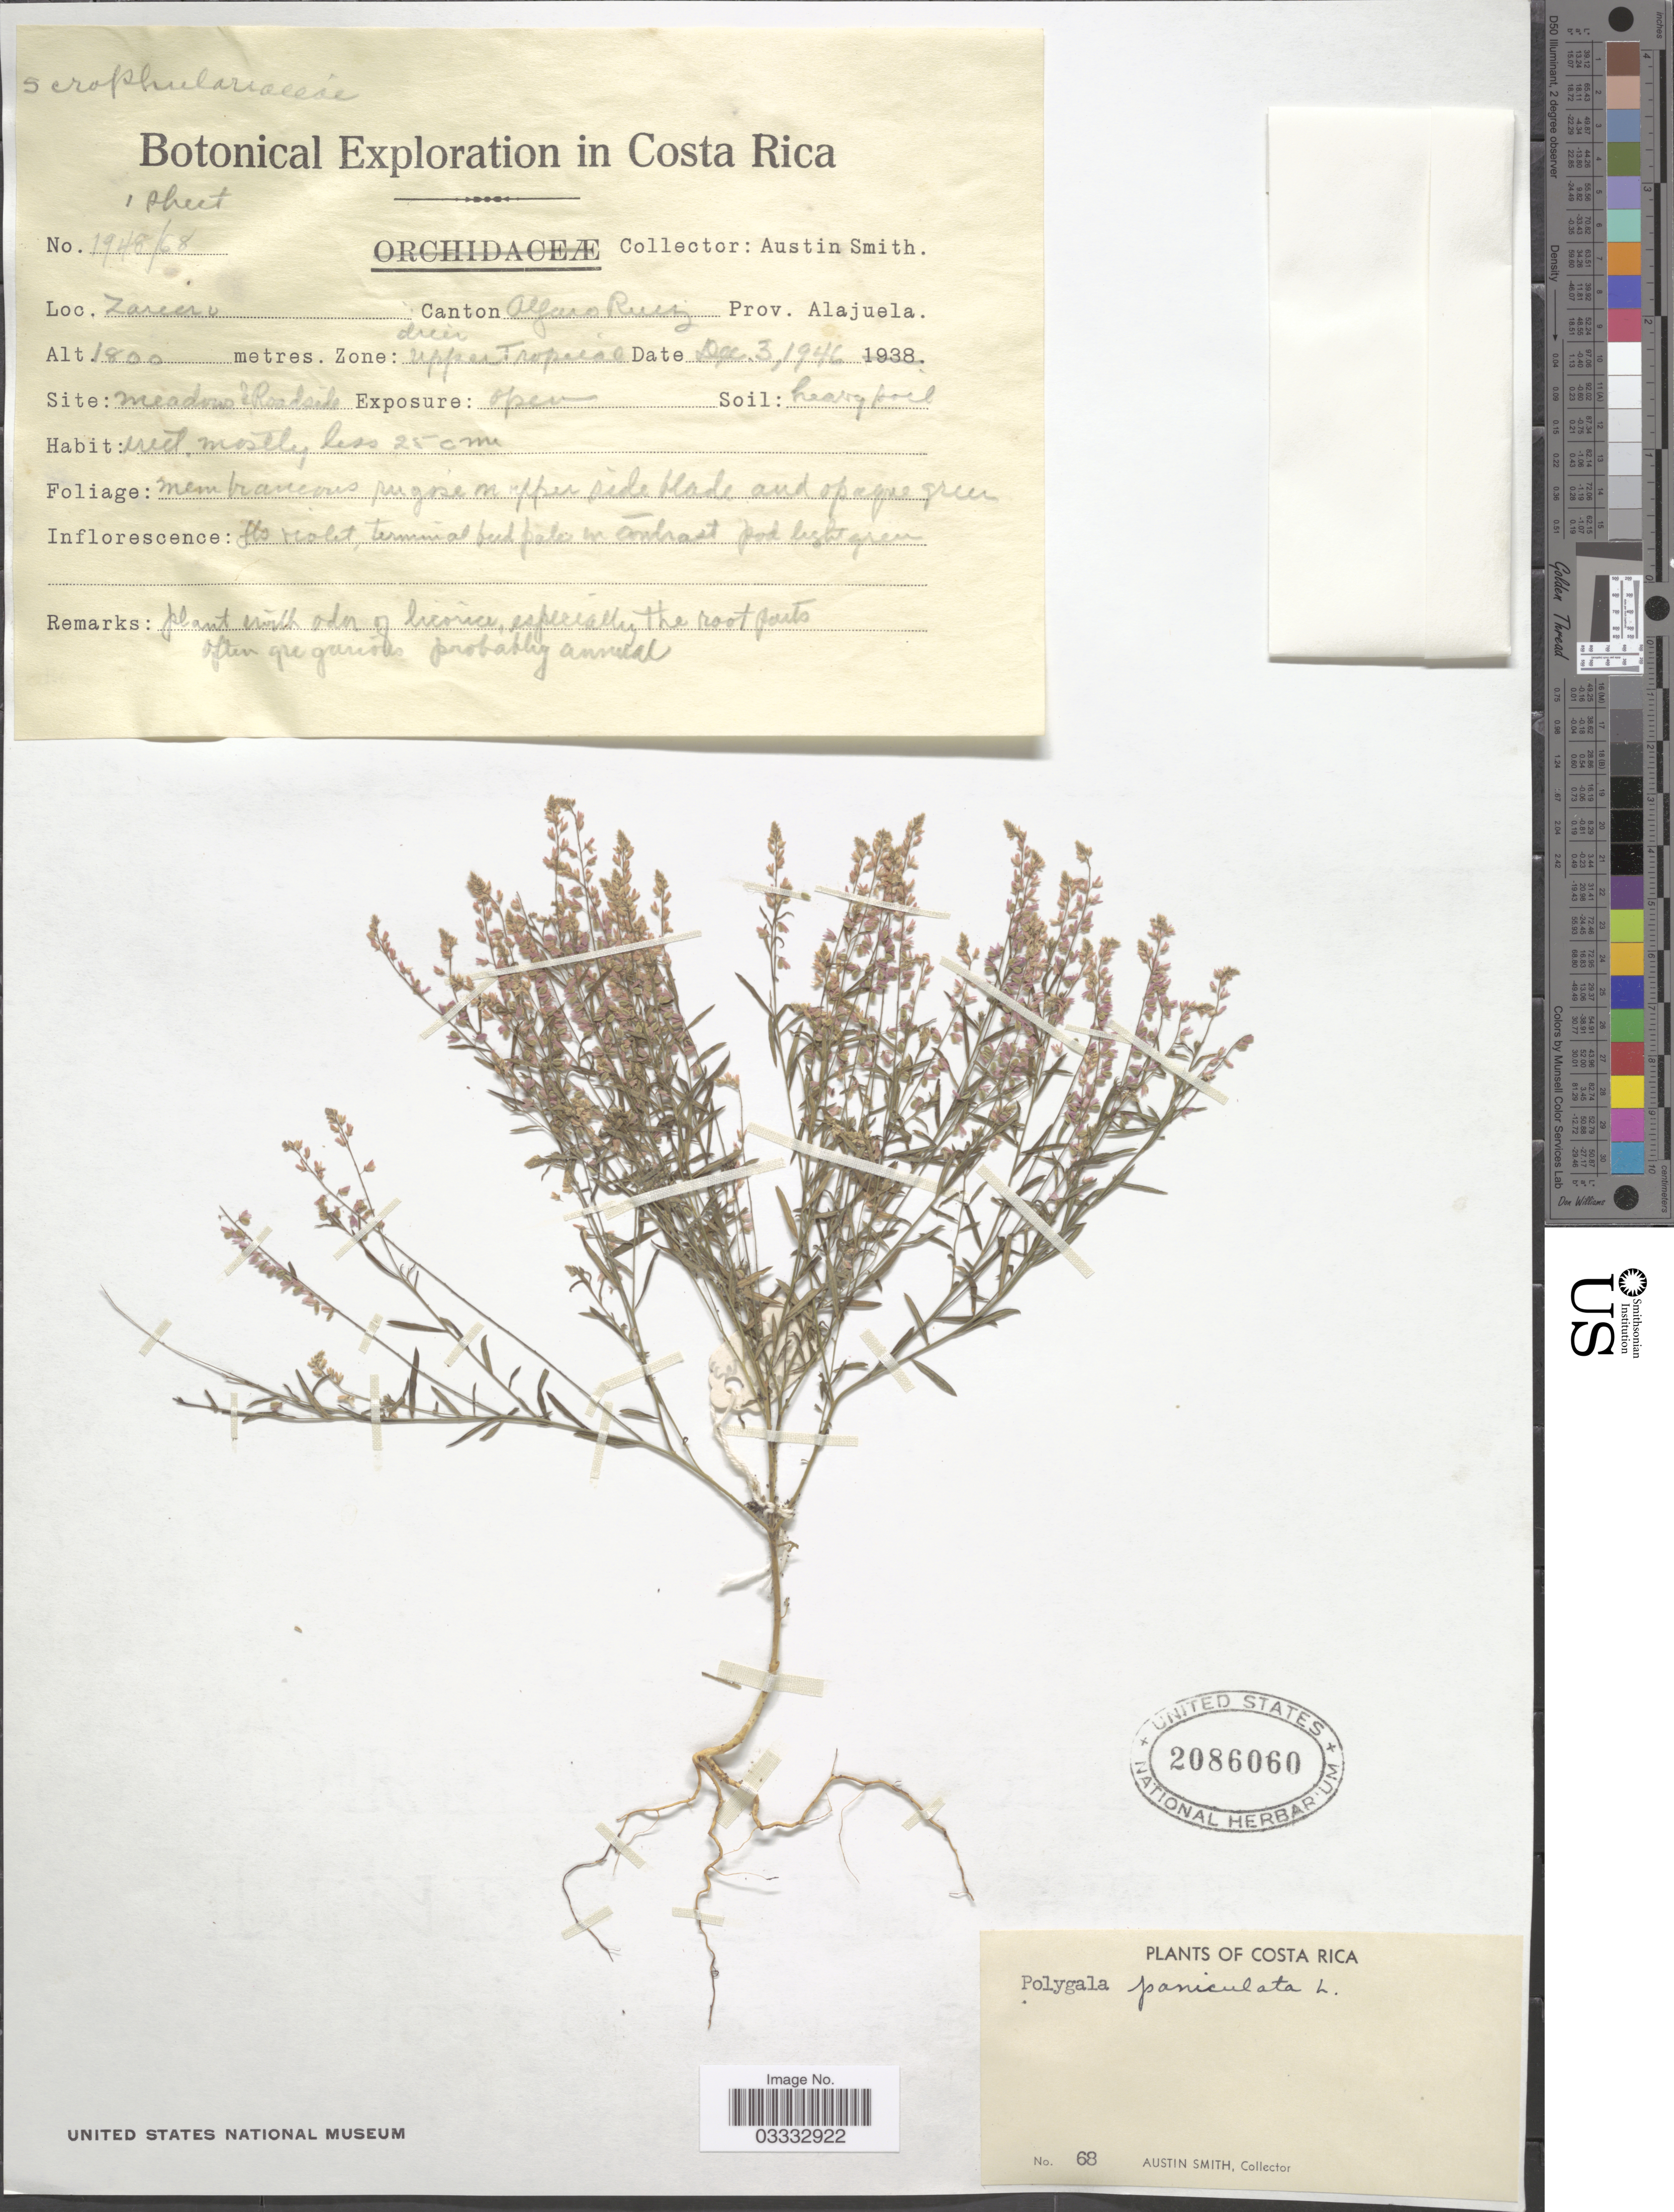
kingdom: Plantae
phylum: Tracheophyta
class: Magnoliopsida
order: Fabales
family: Polygalaceae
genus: Polygala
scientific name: Polygala paniculata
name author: L.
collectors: Aust P. Smith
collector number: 1948/68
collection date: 1946-12-03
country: Costa Rica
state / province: Alajuela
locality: Zarcero. Canton Alfaro Ruiz.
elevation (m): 1800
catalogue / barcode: US 2086060